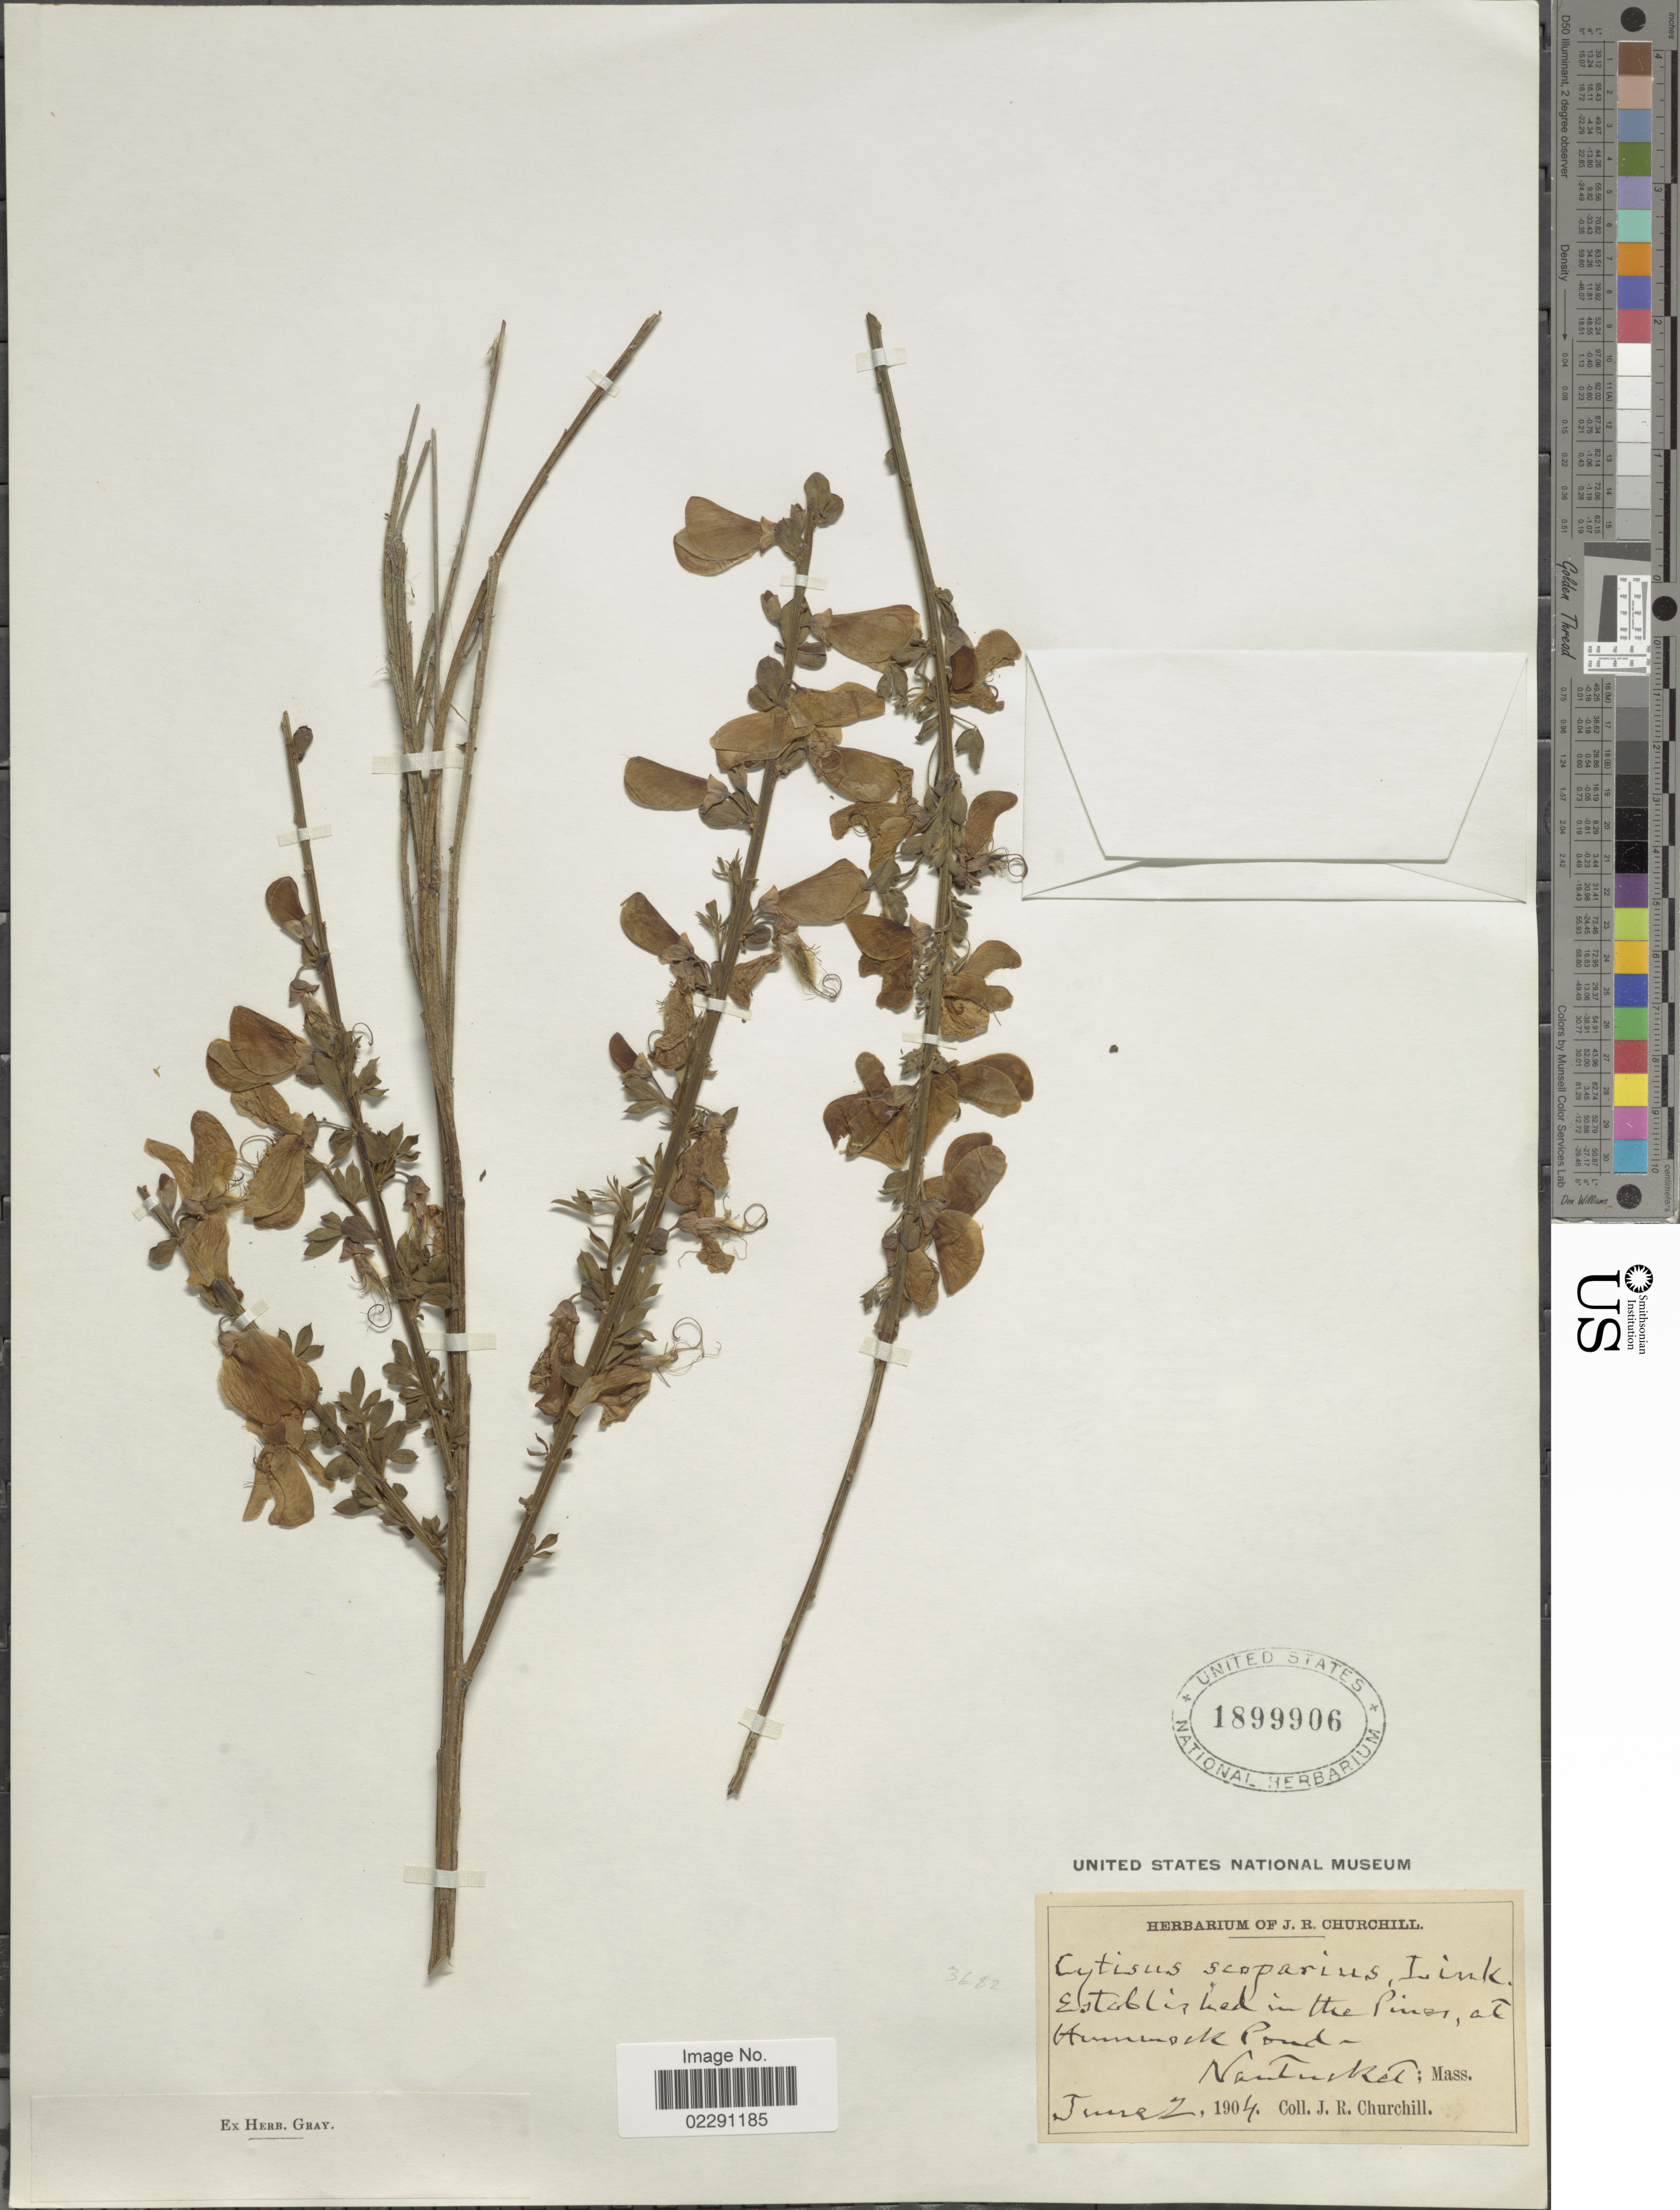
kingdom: Plantae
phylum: Tracheophyta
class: Magnoliopsida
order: Fabales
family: Fabaceae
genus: Cytisus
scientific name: Cytisus scoparius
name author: (L.) Link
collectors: J. Churchill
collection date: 1904-06-02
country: United States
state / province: Massachusetts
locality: Hummock Pond, Nantucket, Mass.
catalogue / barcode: US 1899906